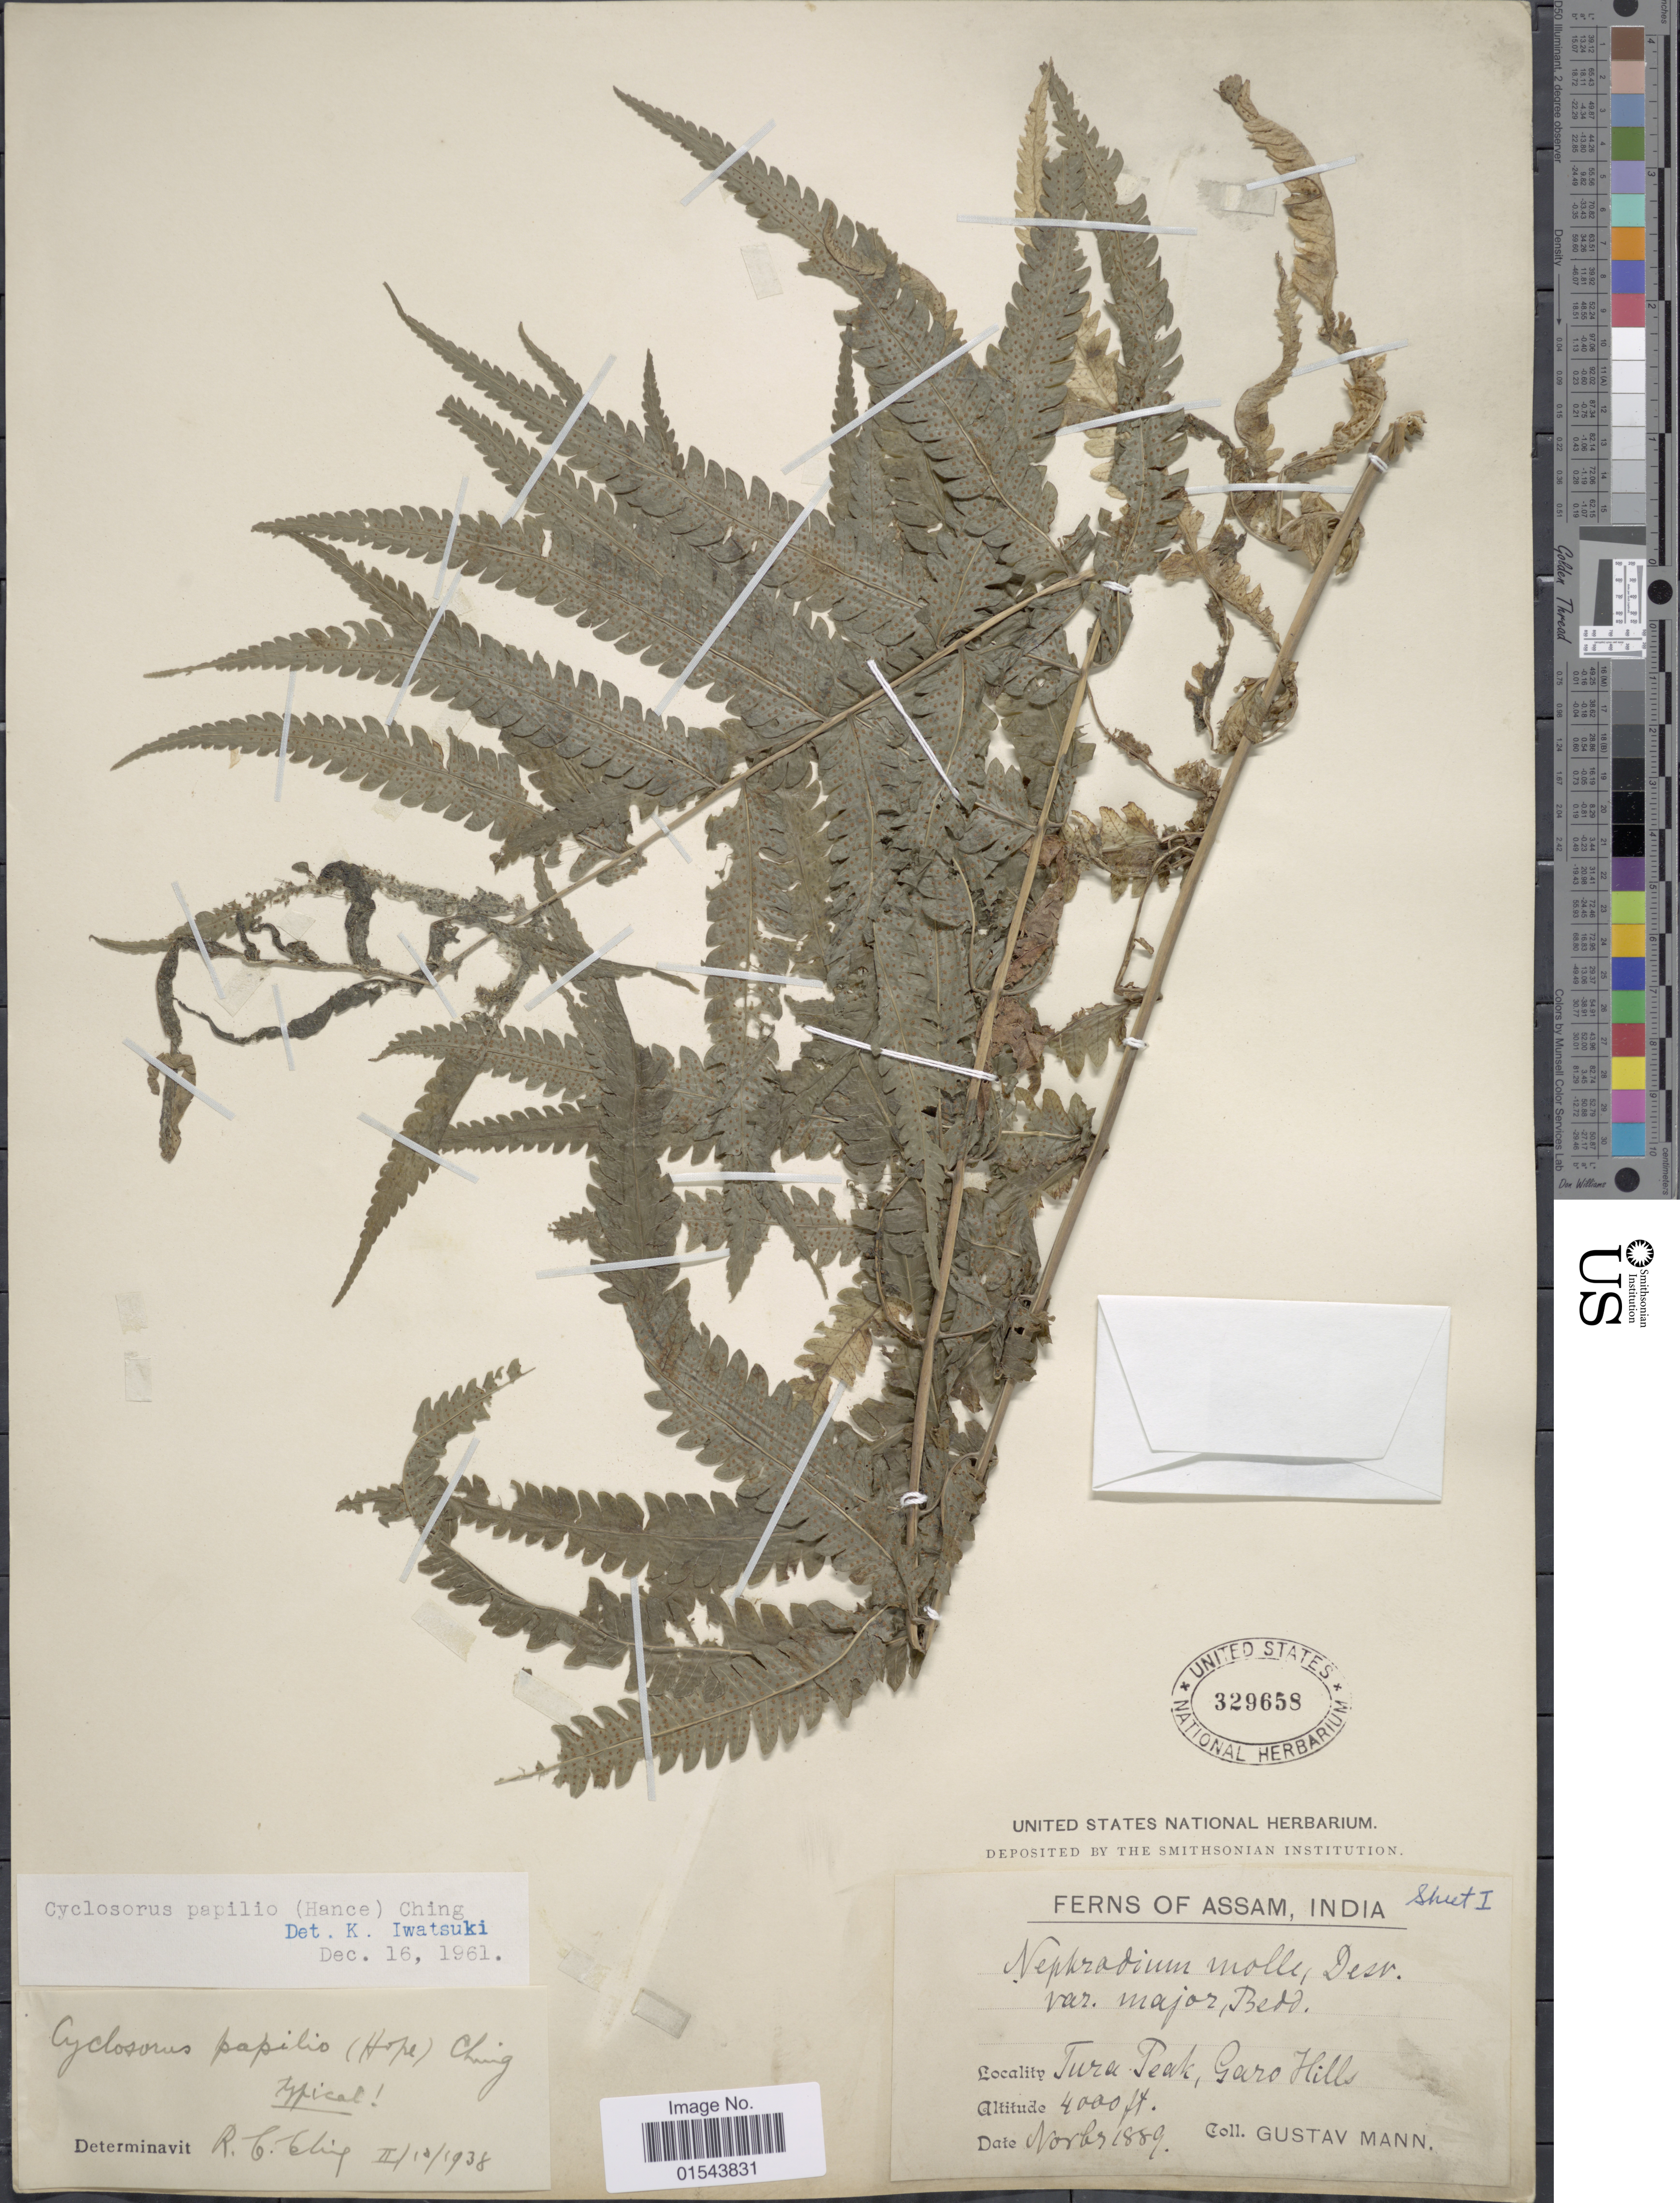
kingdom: Plantae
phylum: Tracheophyta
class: Polypodiopsida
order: Polypodiales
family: Thelypteridaceae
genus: Christella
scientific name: Christella papilio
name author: (C. Hope) Ching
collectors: G. Mann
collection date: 1889-11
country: India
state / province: Assam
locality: Tura Peak, Garo Hill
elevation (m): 1219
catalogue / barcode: US 329658